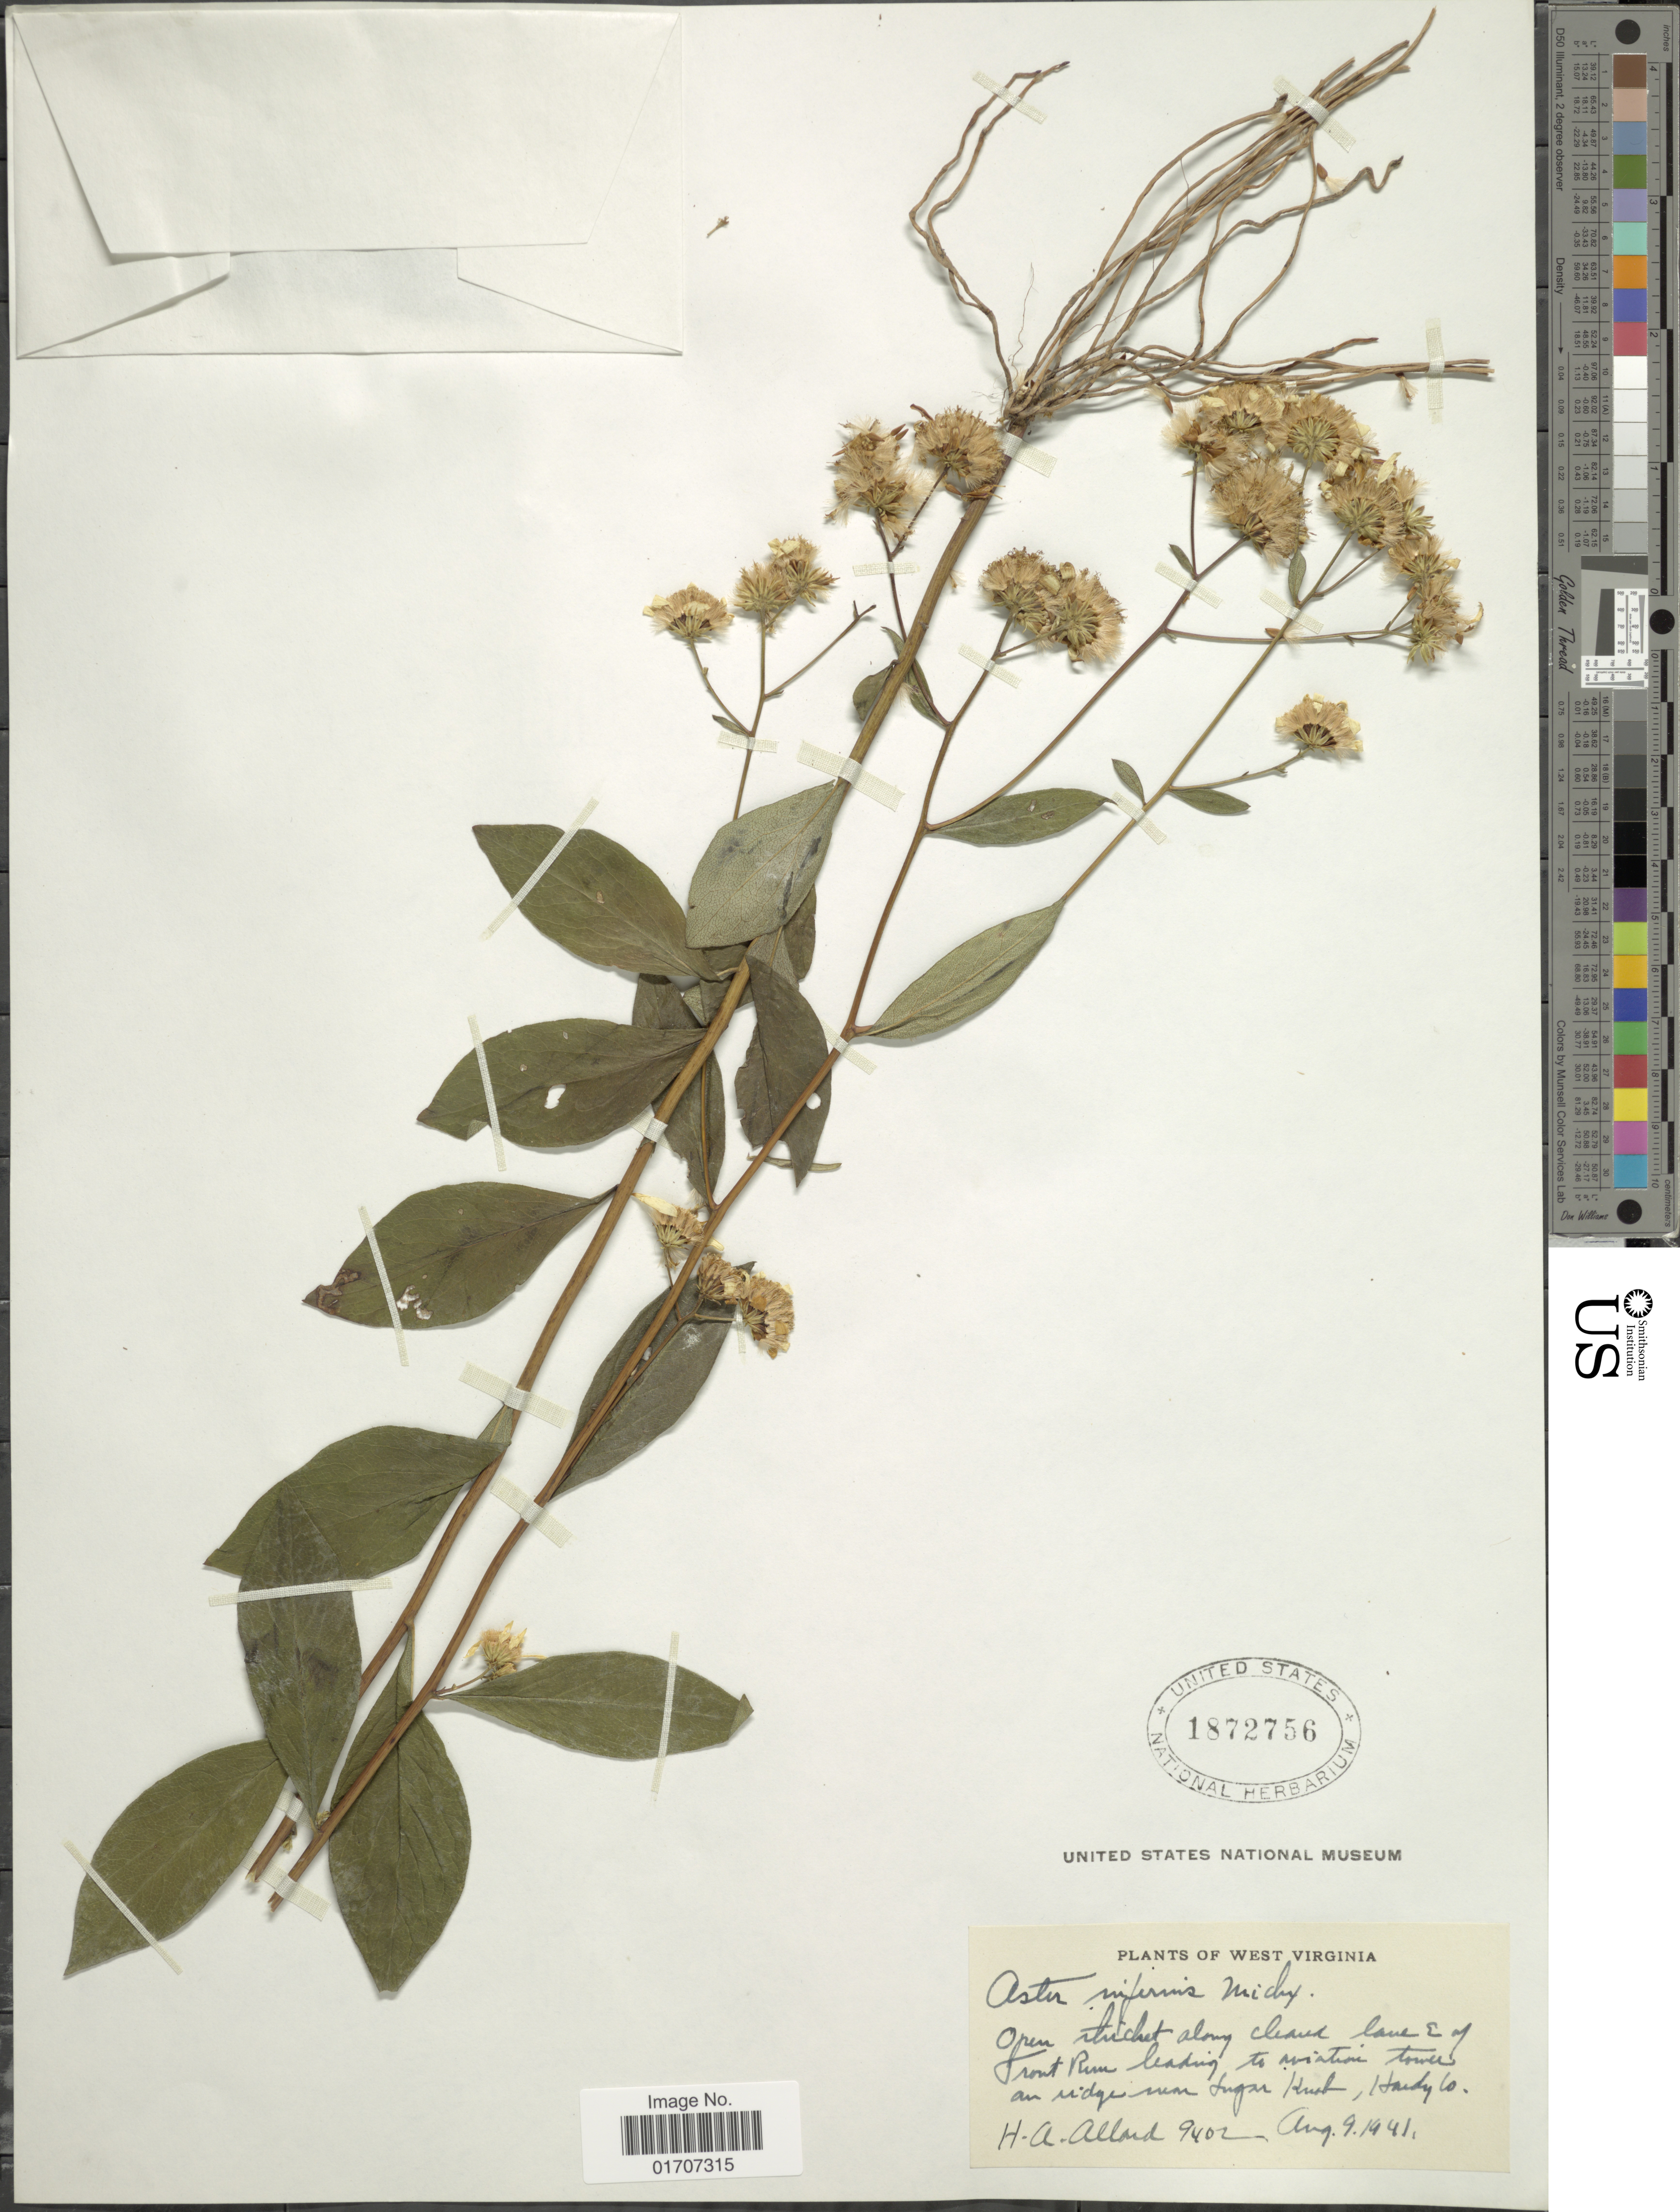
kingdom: Plantae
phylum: Tracheophyta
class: Magnoliopsida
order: Asterales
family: Asteraceae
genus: Doellingeria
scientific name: Doellingeria infirma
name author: (Michx.) Greene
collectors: H. A. Allard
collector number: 9402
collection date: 1991-08-09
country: United States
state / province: West Virginia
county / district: Hardy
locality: Open thicket along clean lane E of Front Run leading to aviation tower on ridge near Sugar Knob,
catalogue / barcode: US 1872756